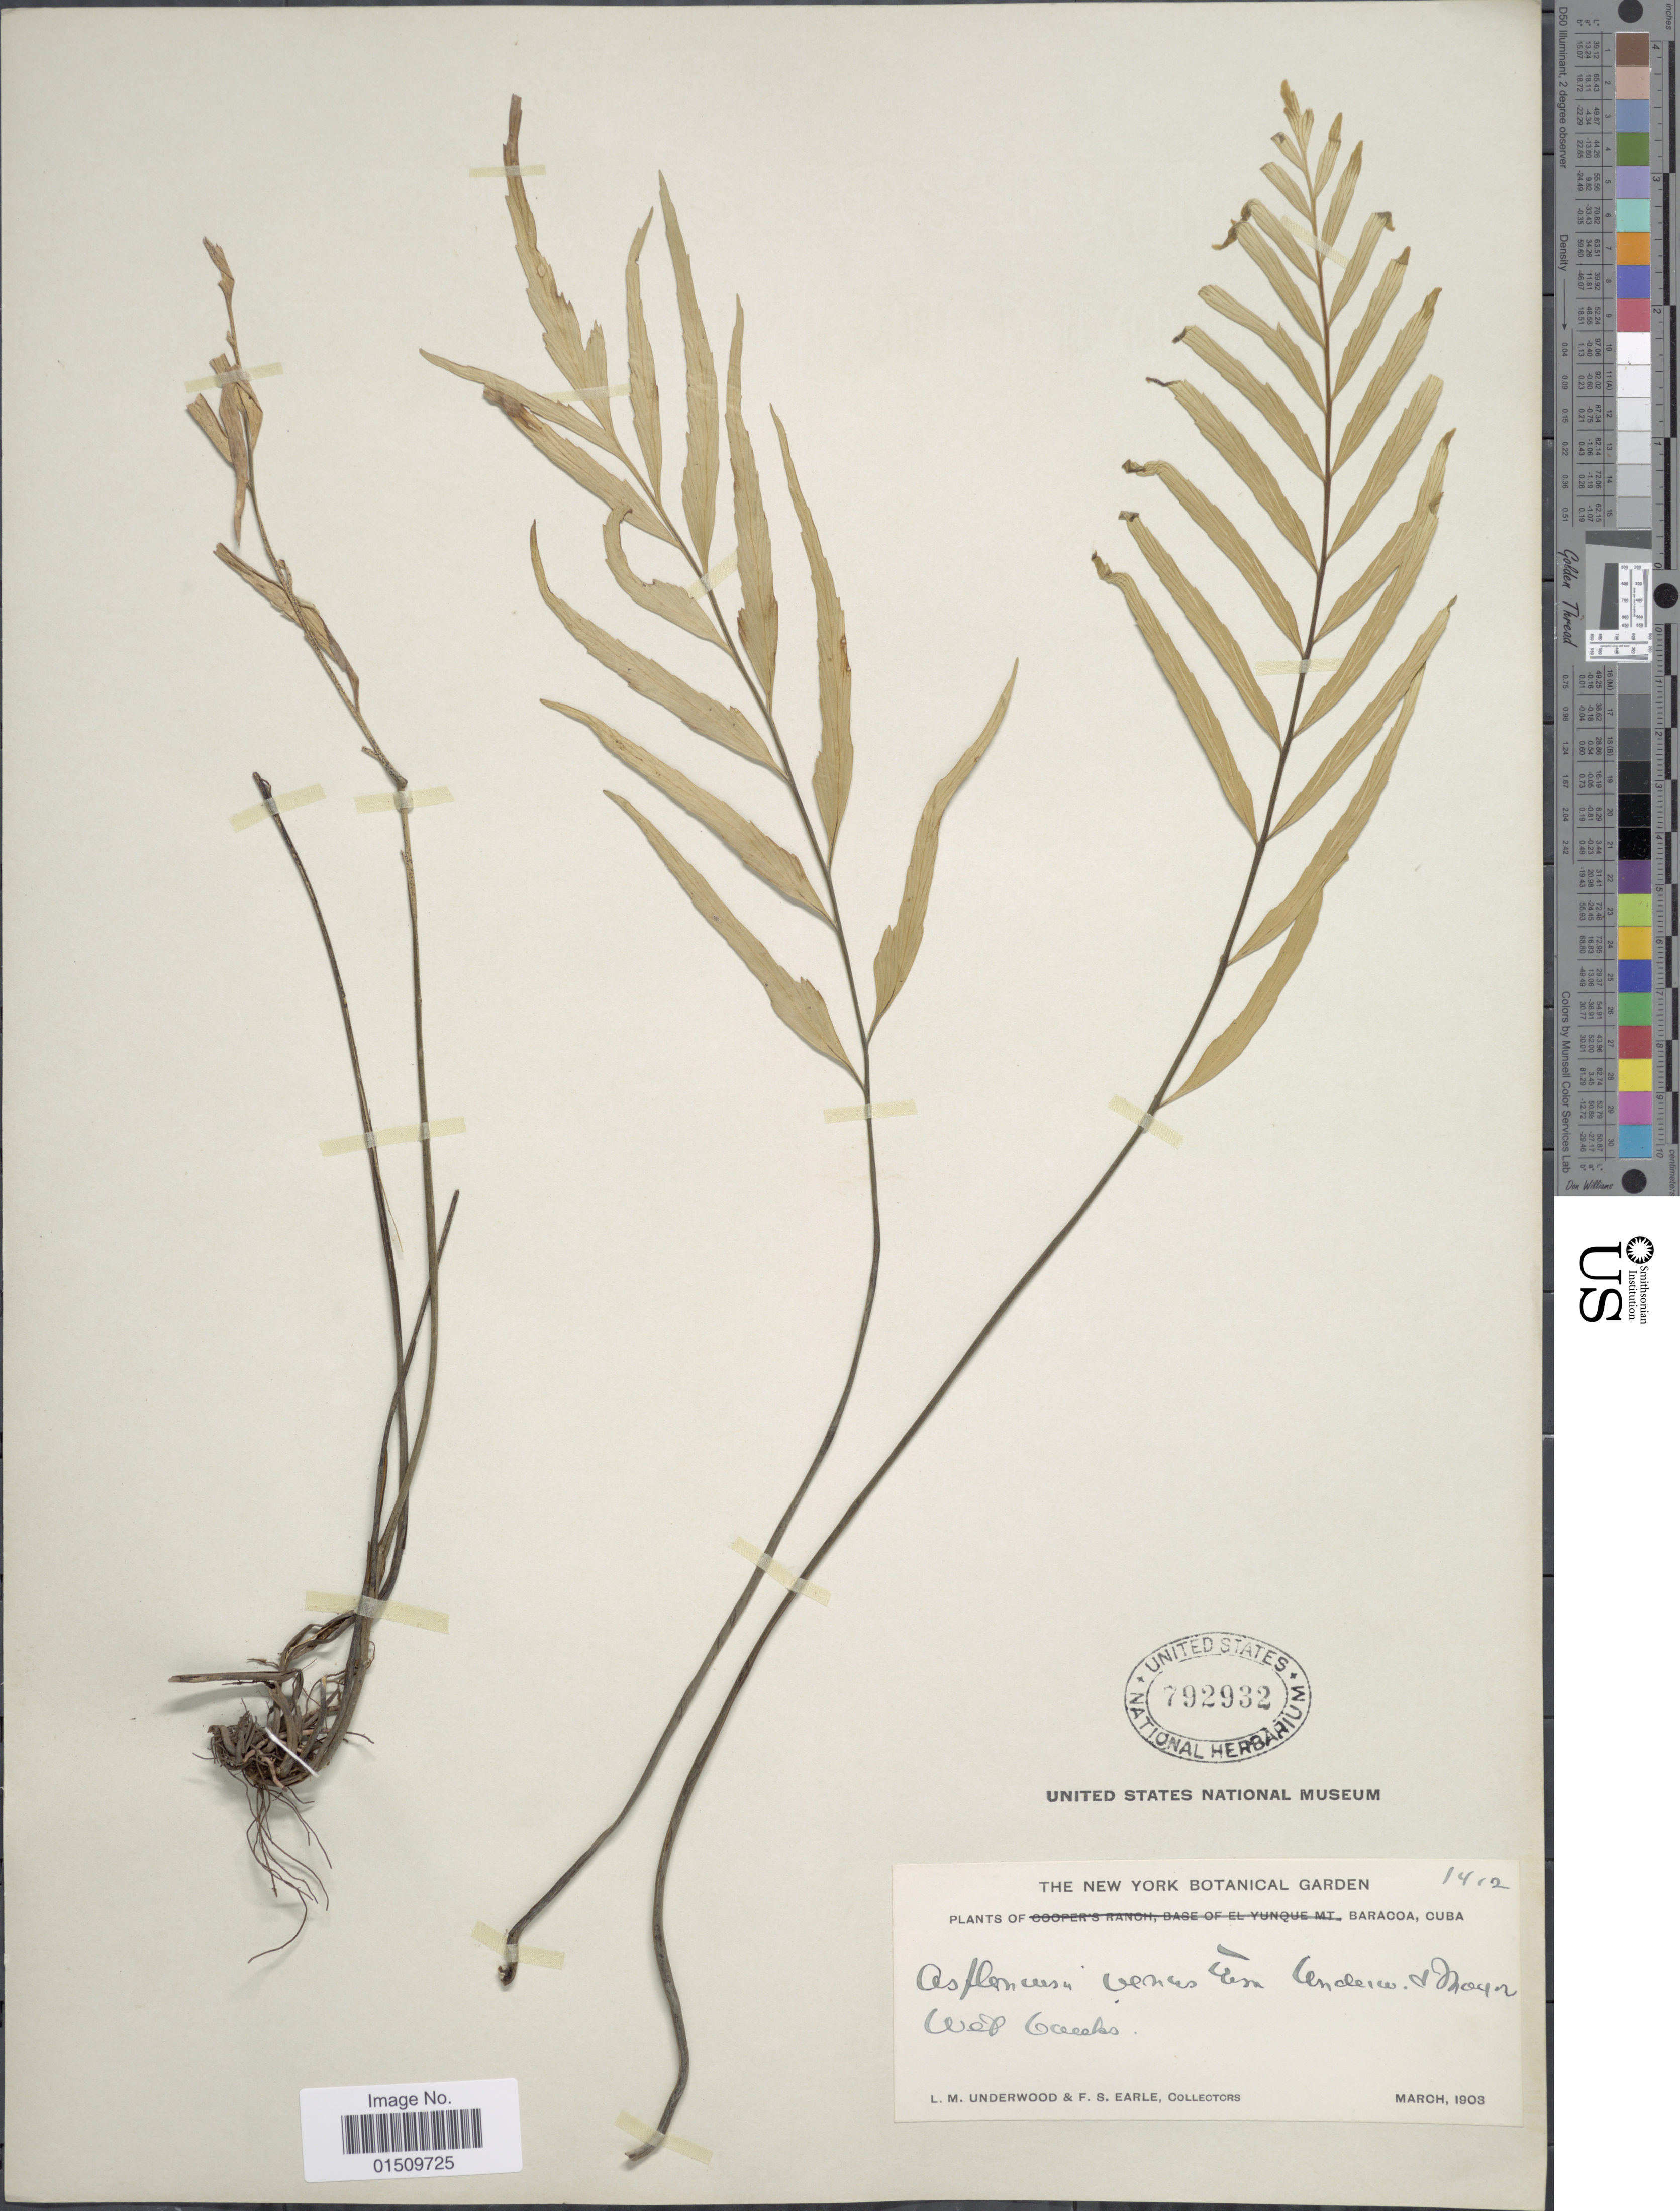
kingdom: Plantae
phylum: Tracheophyta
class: Polypodiopsida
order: Polypodiales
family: Aspleniaceae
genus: Asplenium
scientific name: Asplenium venustum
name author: Underw. & Maxon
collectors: L. M. Underwood & F. S. Earle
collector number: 1412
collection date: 1903-03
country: Cuba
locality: Cuba, Baracoa.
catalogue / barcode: US 792932